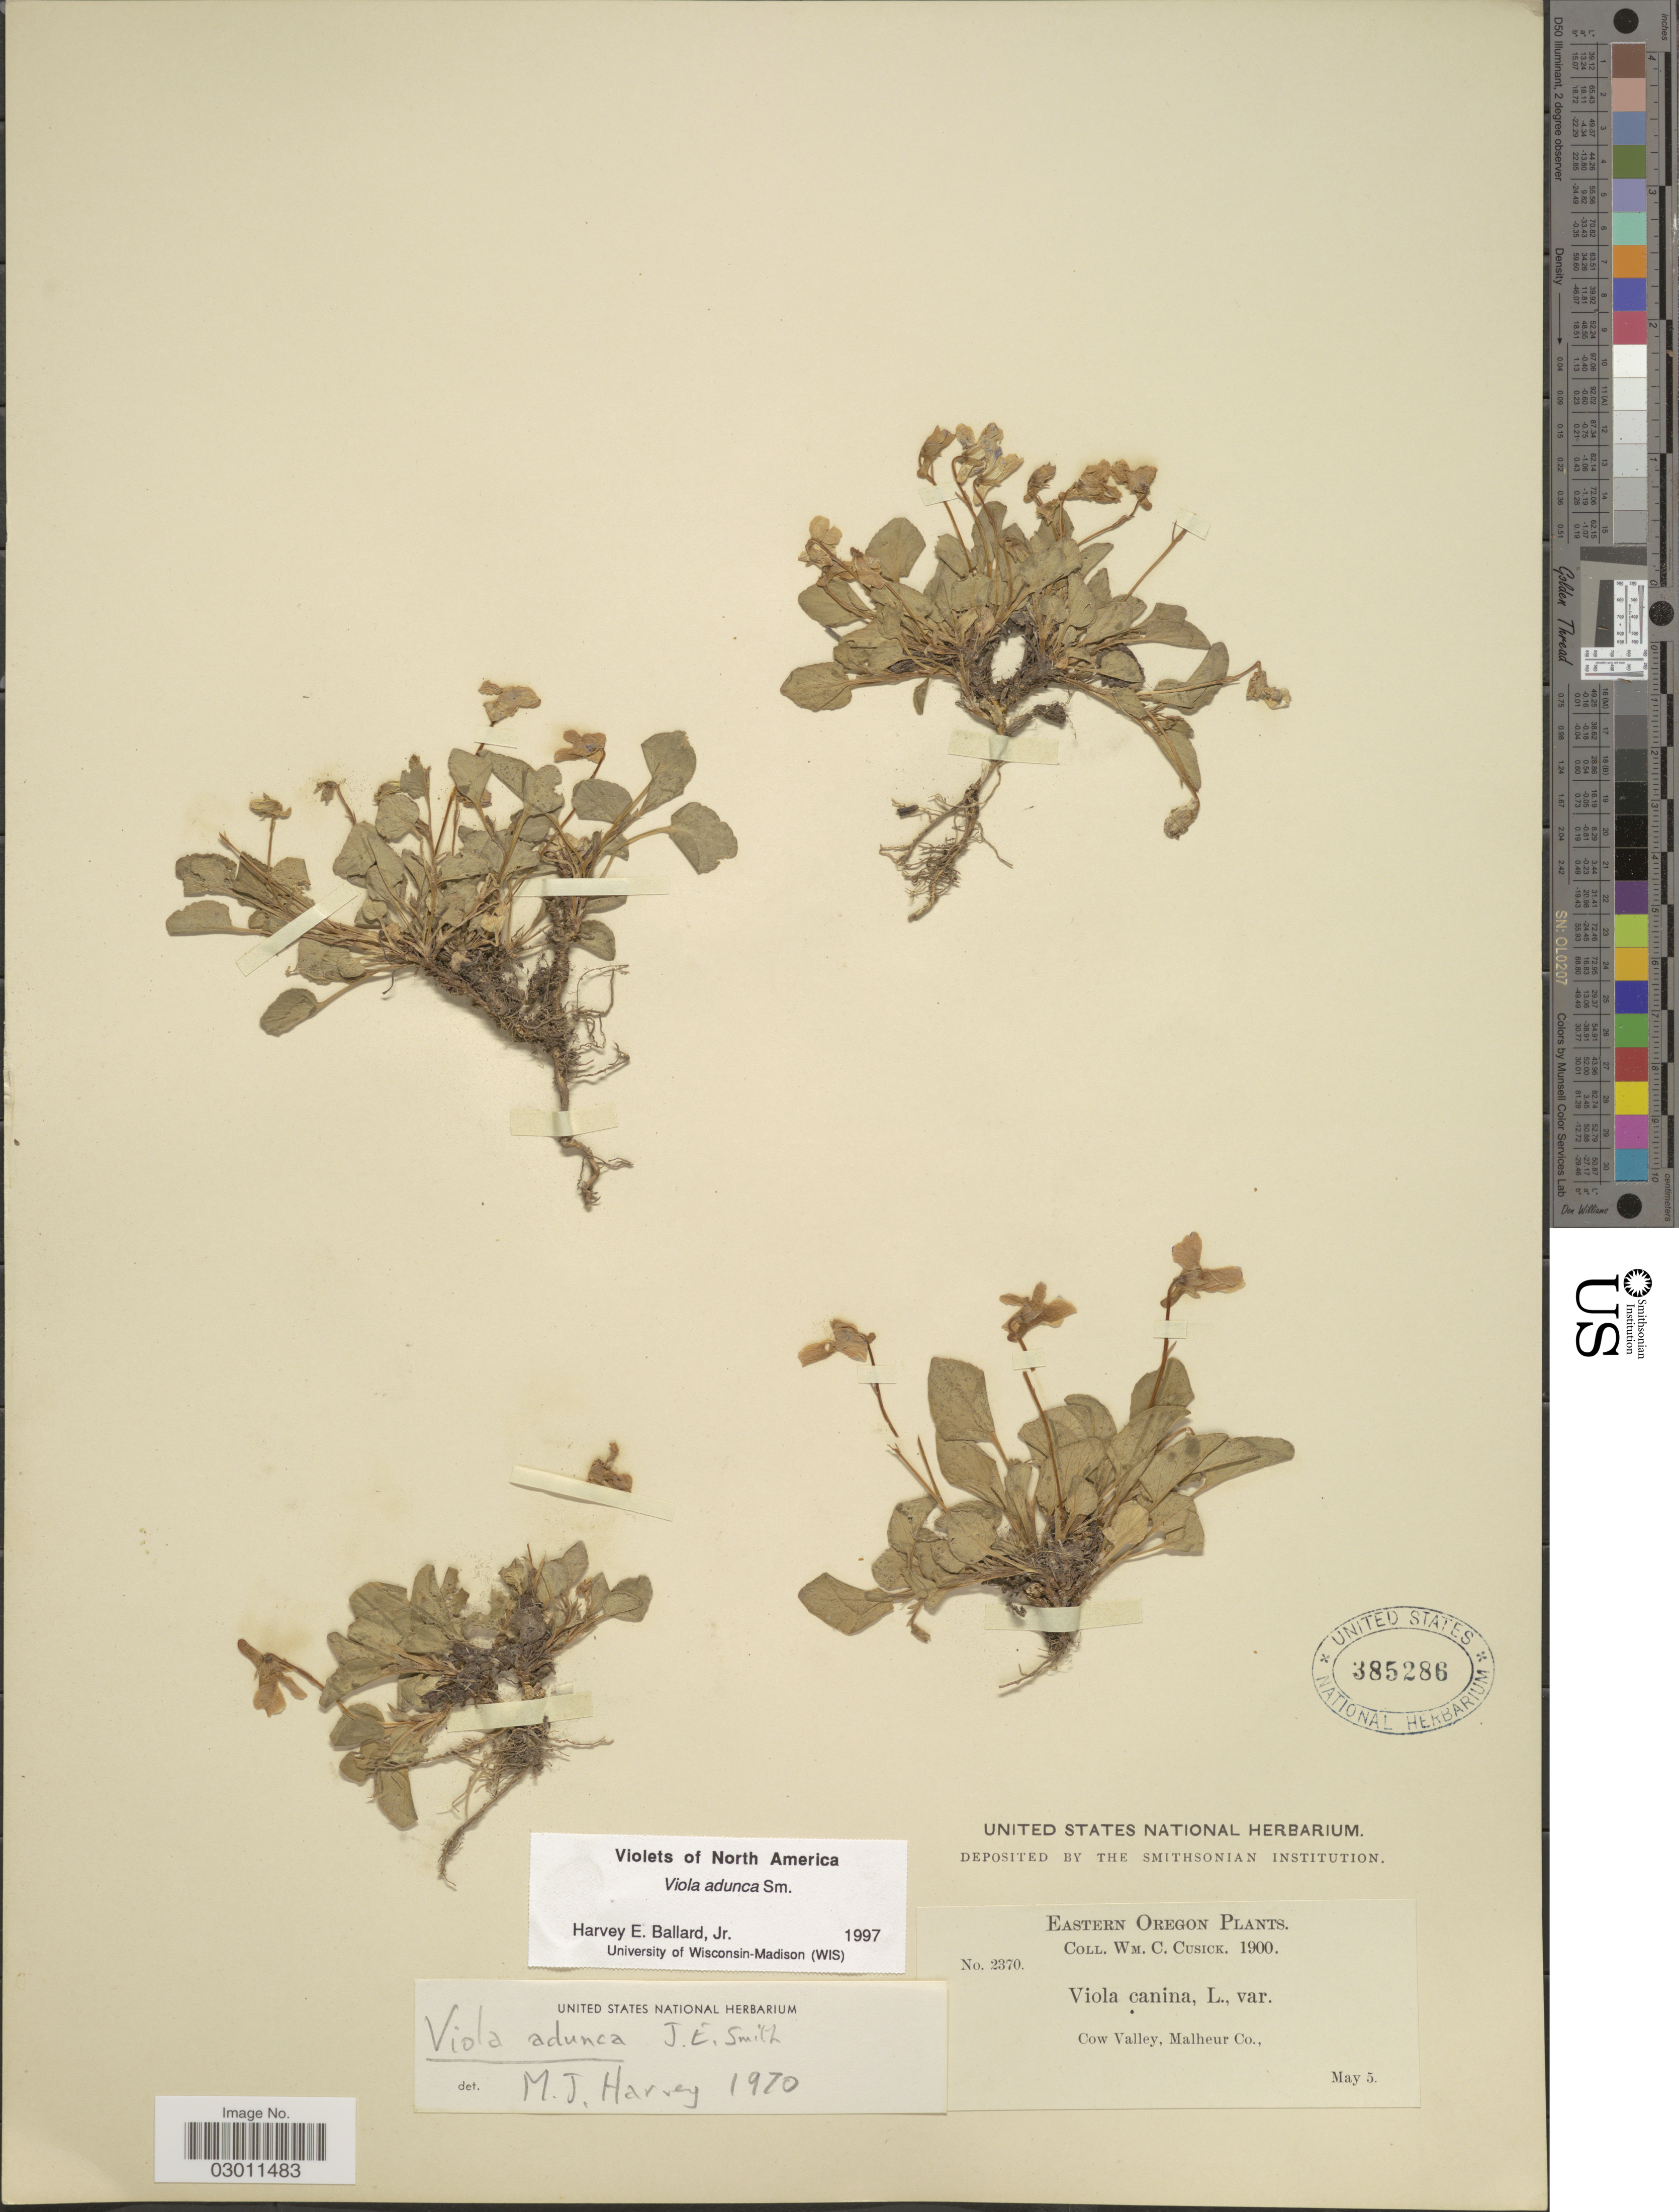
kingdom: Plantae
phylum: Tracheophyta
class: Magnoliopsida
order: Malpighiales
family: Violaceae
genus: Viola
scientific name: Viola adunca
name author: Sm.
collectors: W. C. Cusick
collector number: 2370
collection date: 1900-05-05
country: United States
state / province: Oregon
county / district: Malheur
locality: Eastern Oregon, Cow Valley, Malheur Co.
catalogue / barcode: US 385286